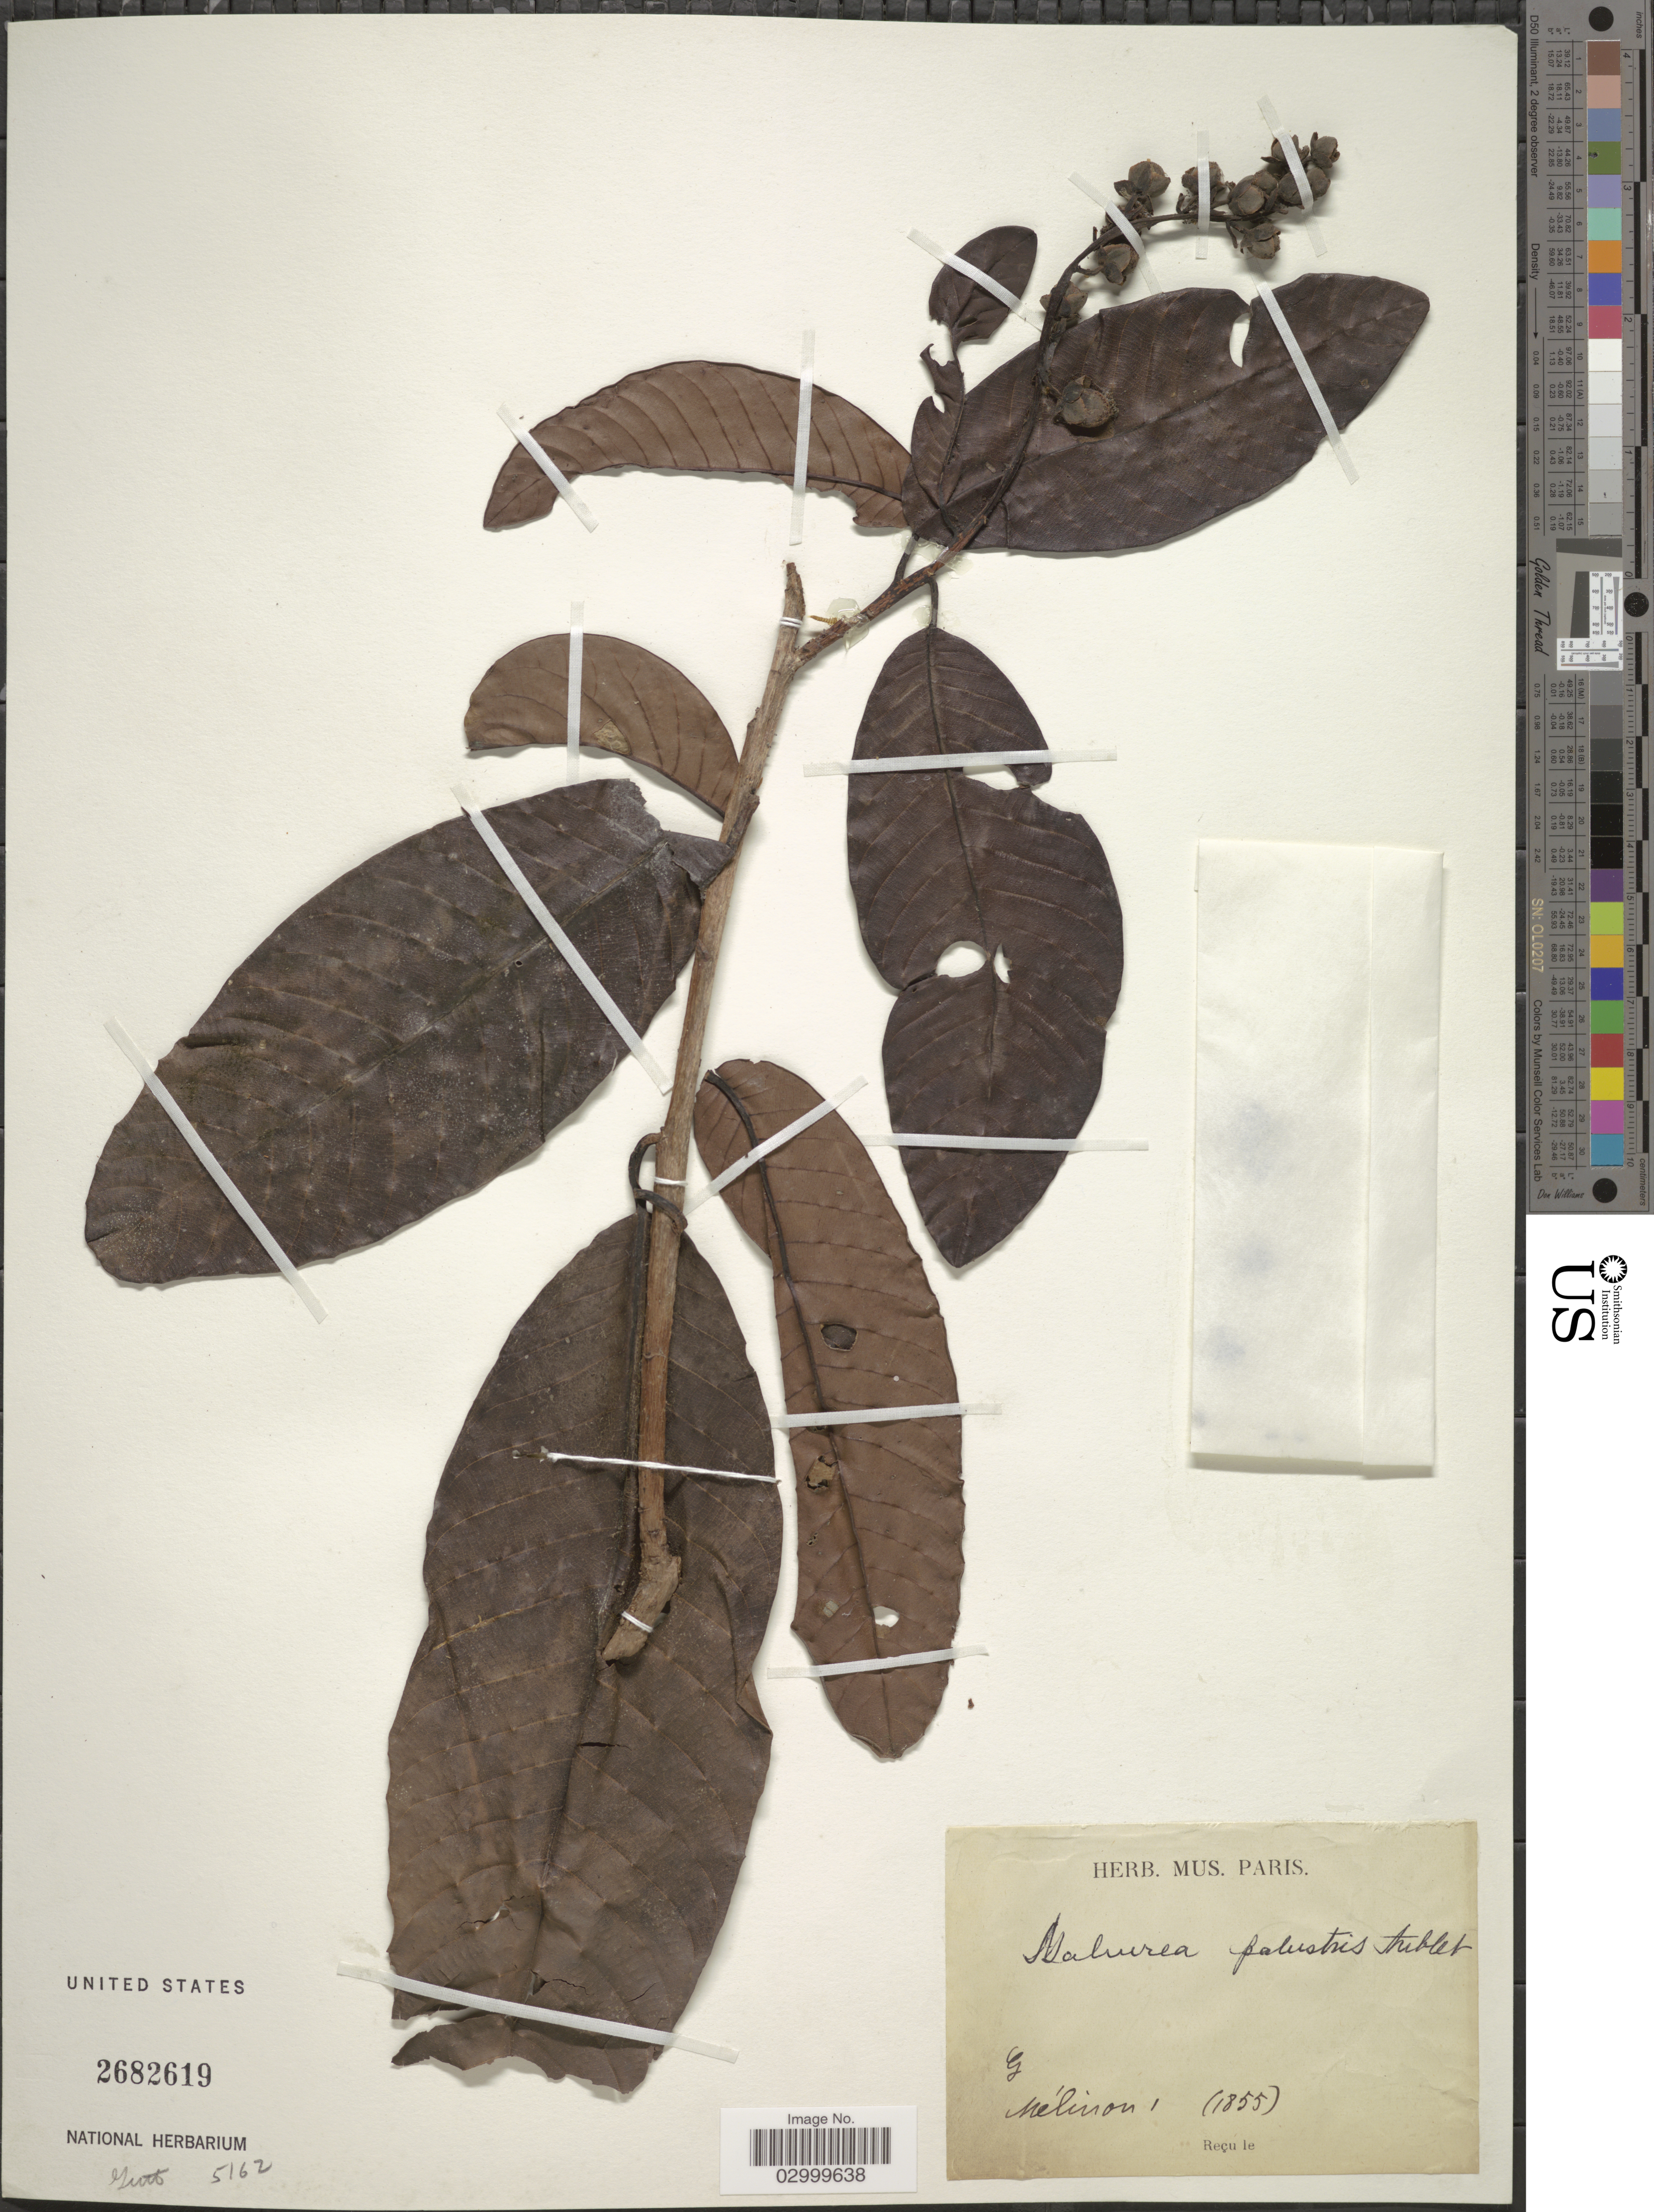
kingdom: Plantae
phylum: Tracheophyta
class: Magnoliopsida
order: Malpighiales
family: Calophyllaceae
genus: Mahurea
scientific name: Mahurea palustris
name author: Aubl.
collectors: -. Mélinon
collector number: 1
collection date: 1855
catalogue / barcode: US 2682619